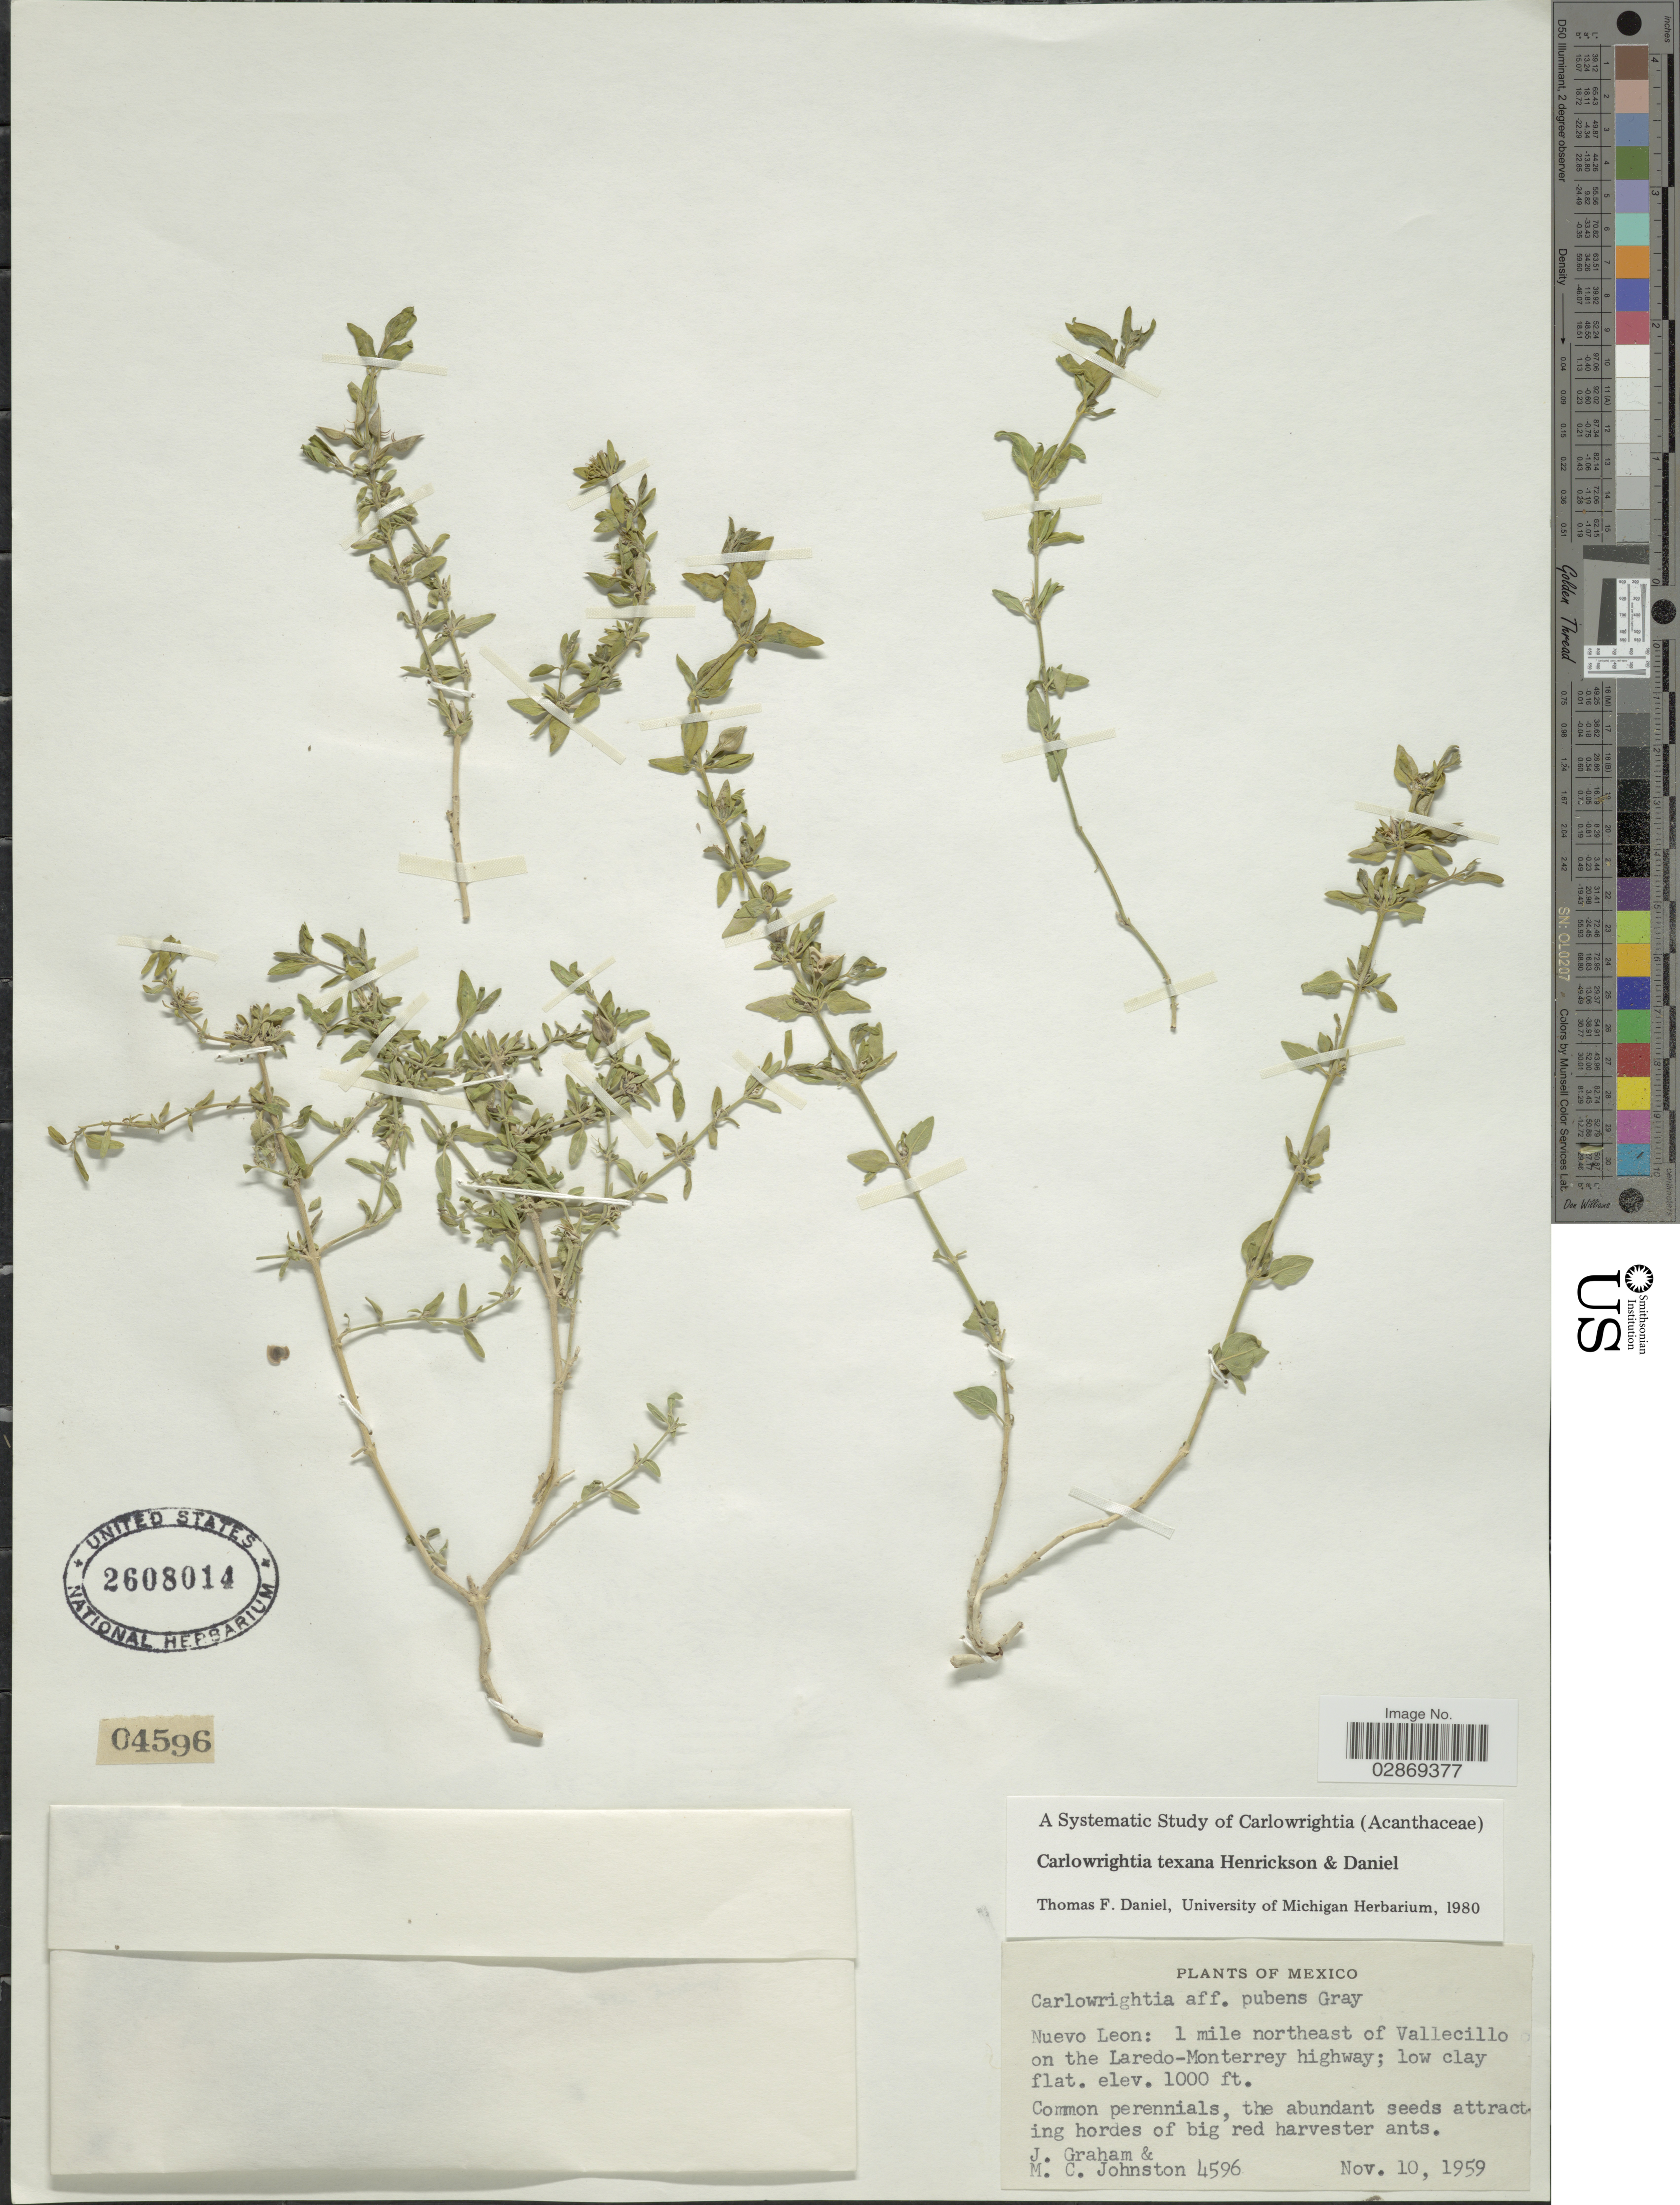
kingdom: Plantae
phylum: Tracheophyta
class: Magnoliopsida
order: Lamiales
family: Acanthaceae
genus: Carlowrightia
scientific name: Carlowrightia texana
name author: Henrickson & T.F. Daniel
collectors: J. Graham & M. Johnston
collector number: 4596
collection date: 1959-11-10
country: Mexico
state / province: Nuevo León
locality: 1 mile northeast of Vallecillo on the Laredo-Monterrey highway.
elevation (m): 305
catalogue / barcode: US 2608014